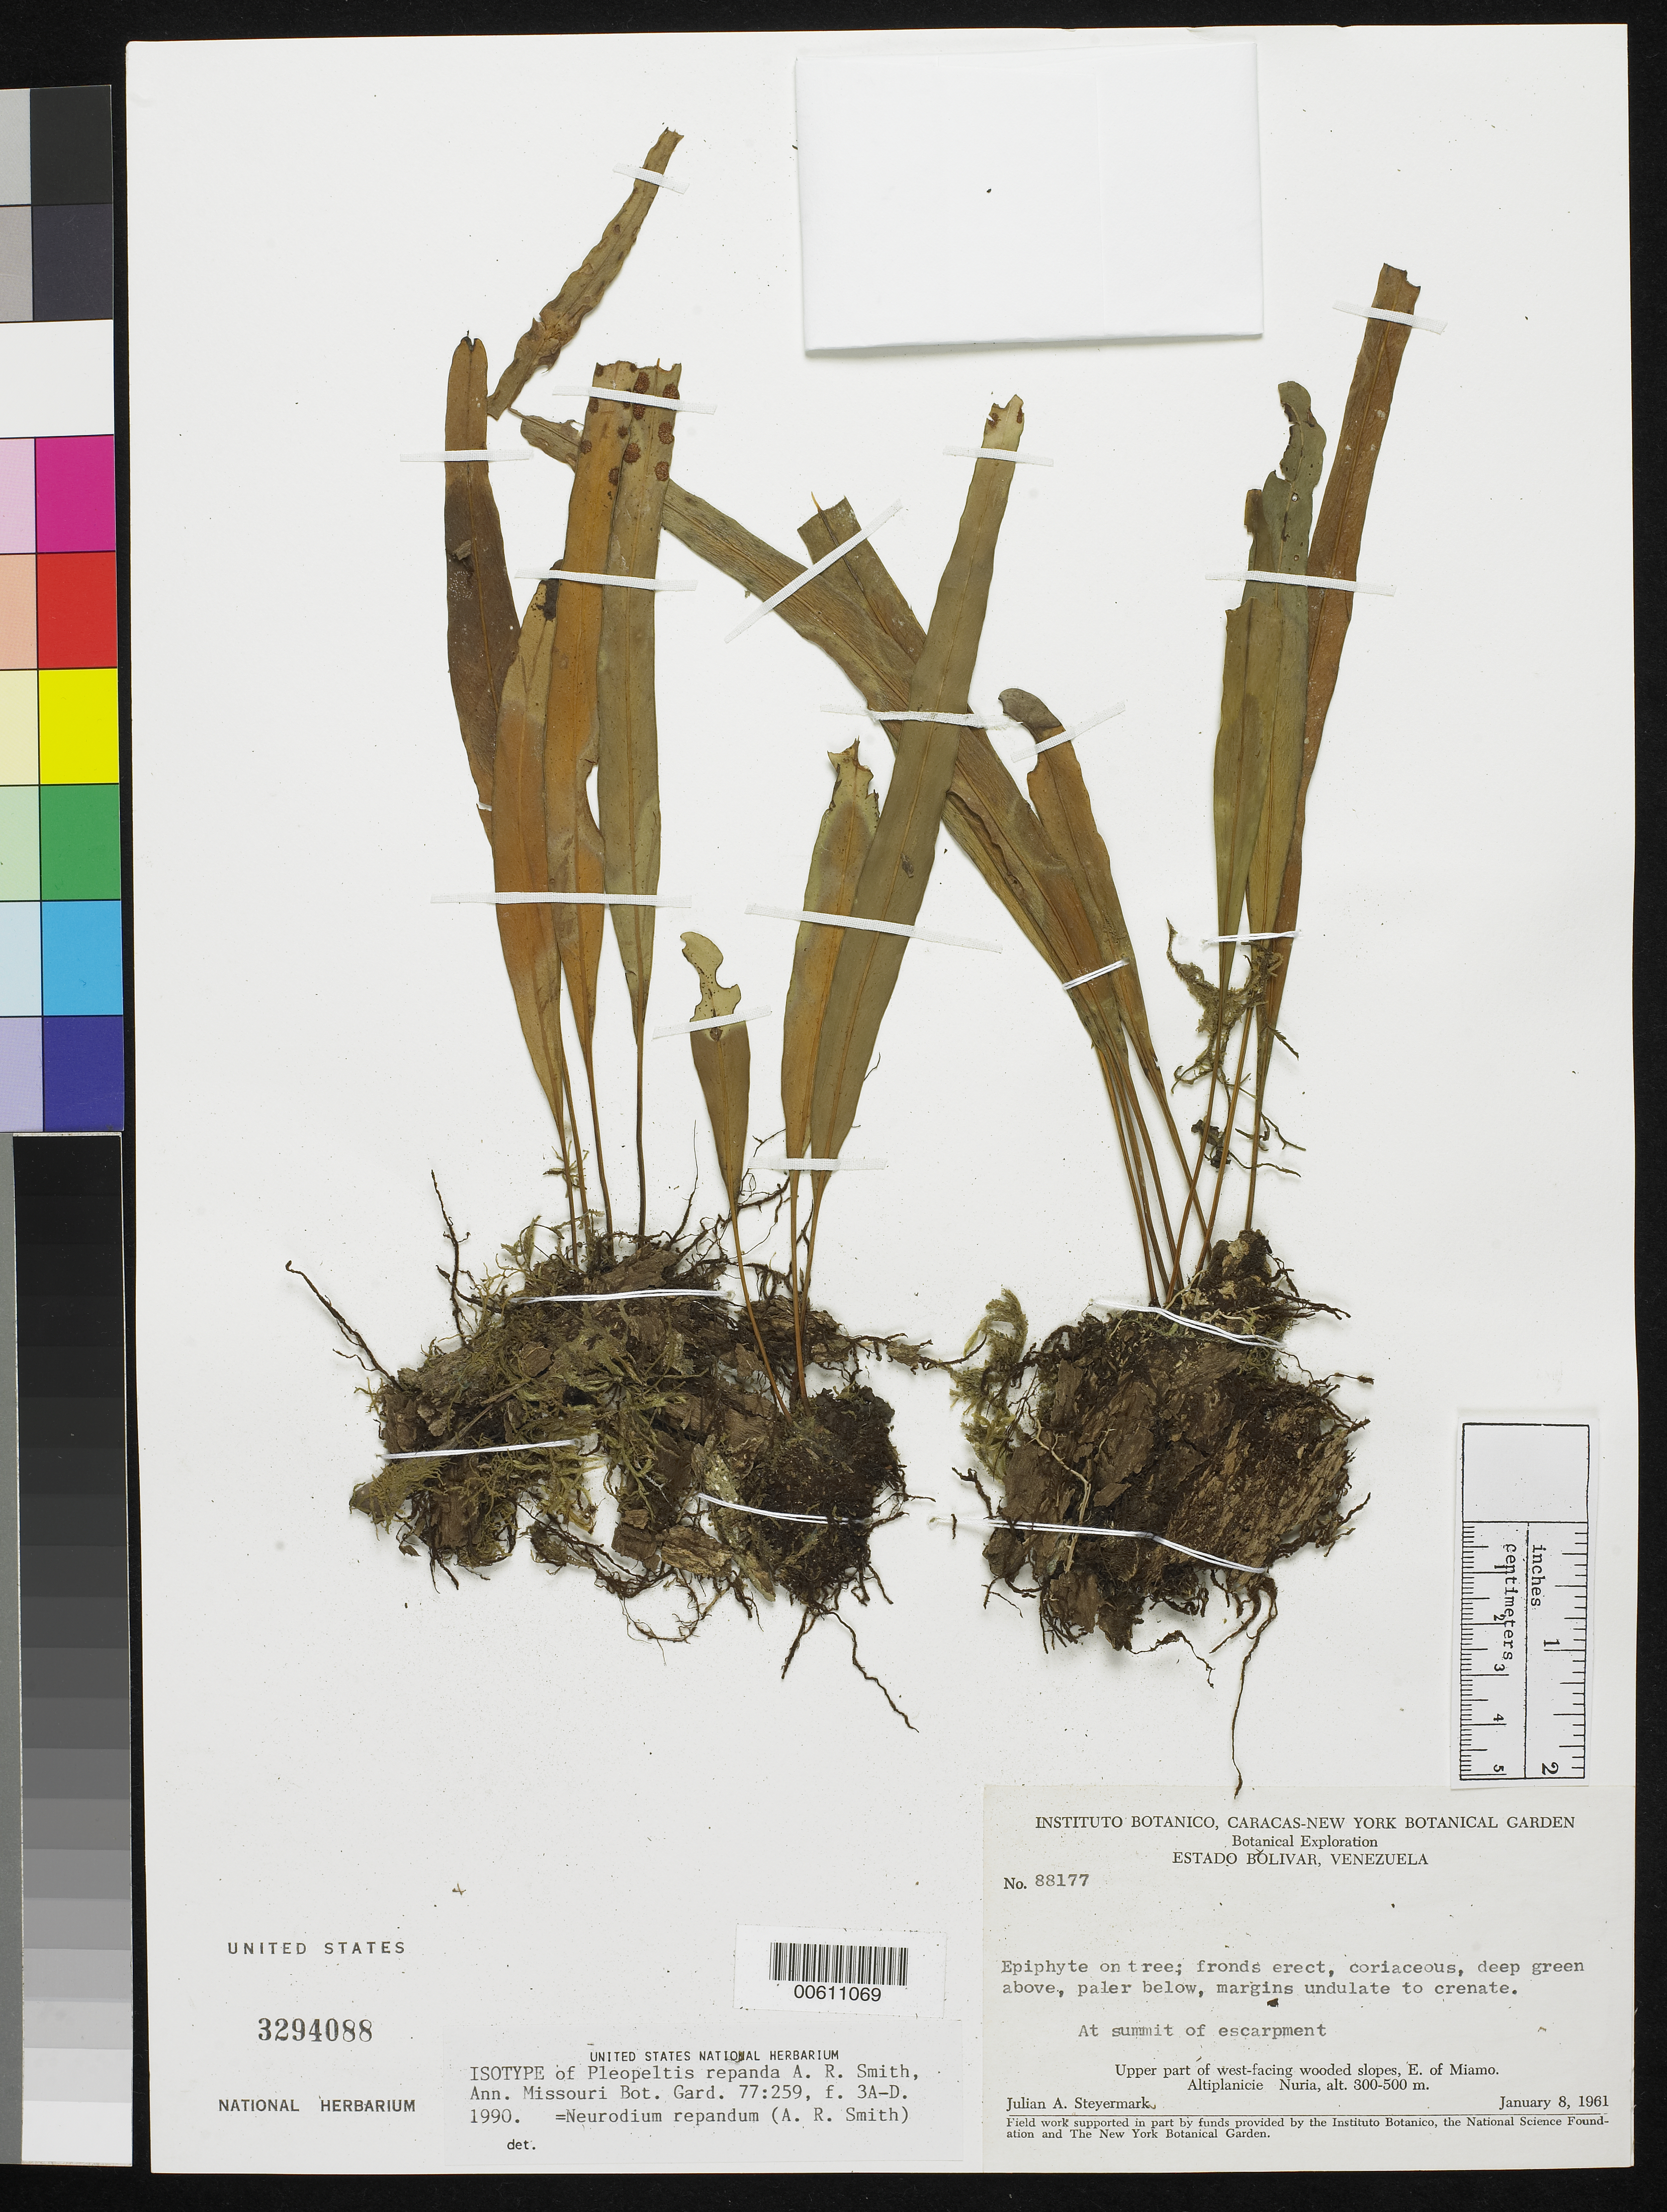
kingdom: Plantae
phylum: Tracheophyta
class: Polypodiopsida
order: Polypodiales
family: Polypodiaceae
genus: Pleopeltis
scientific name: Pleopeltis repanda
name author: A.R. Sm.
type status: Isotype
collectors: J. Steyermark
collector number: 88177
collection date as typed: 08 Jan 1961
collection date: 1961-01-08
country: Venezuela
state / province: Bolivar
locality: Altiplanicie de Nuria: upper part of west-facing slopes E of Miamo.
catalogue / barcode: US 3294088